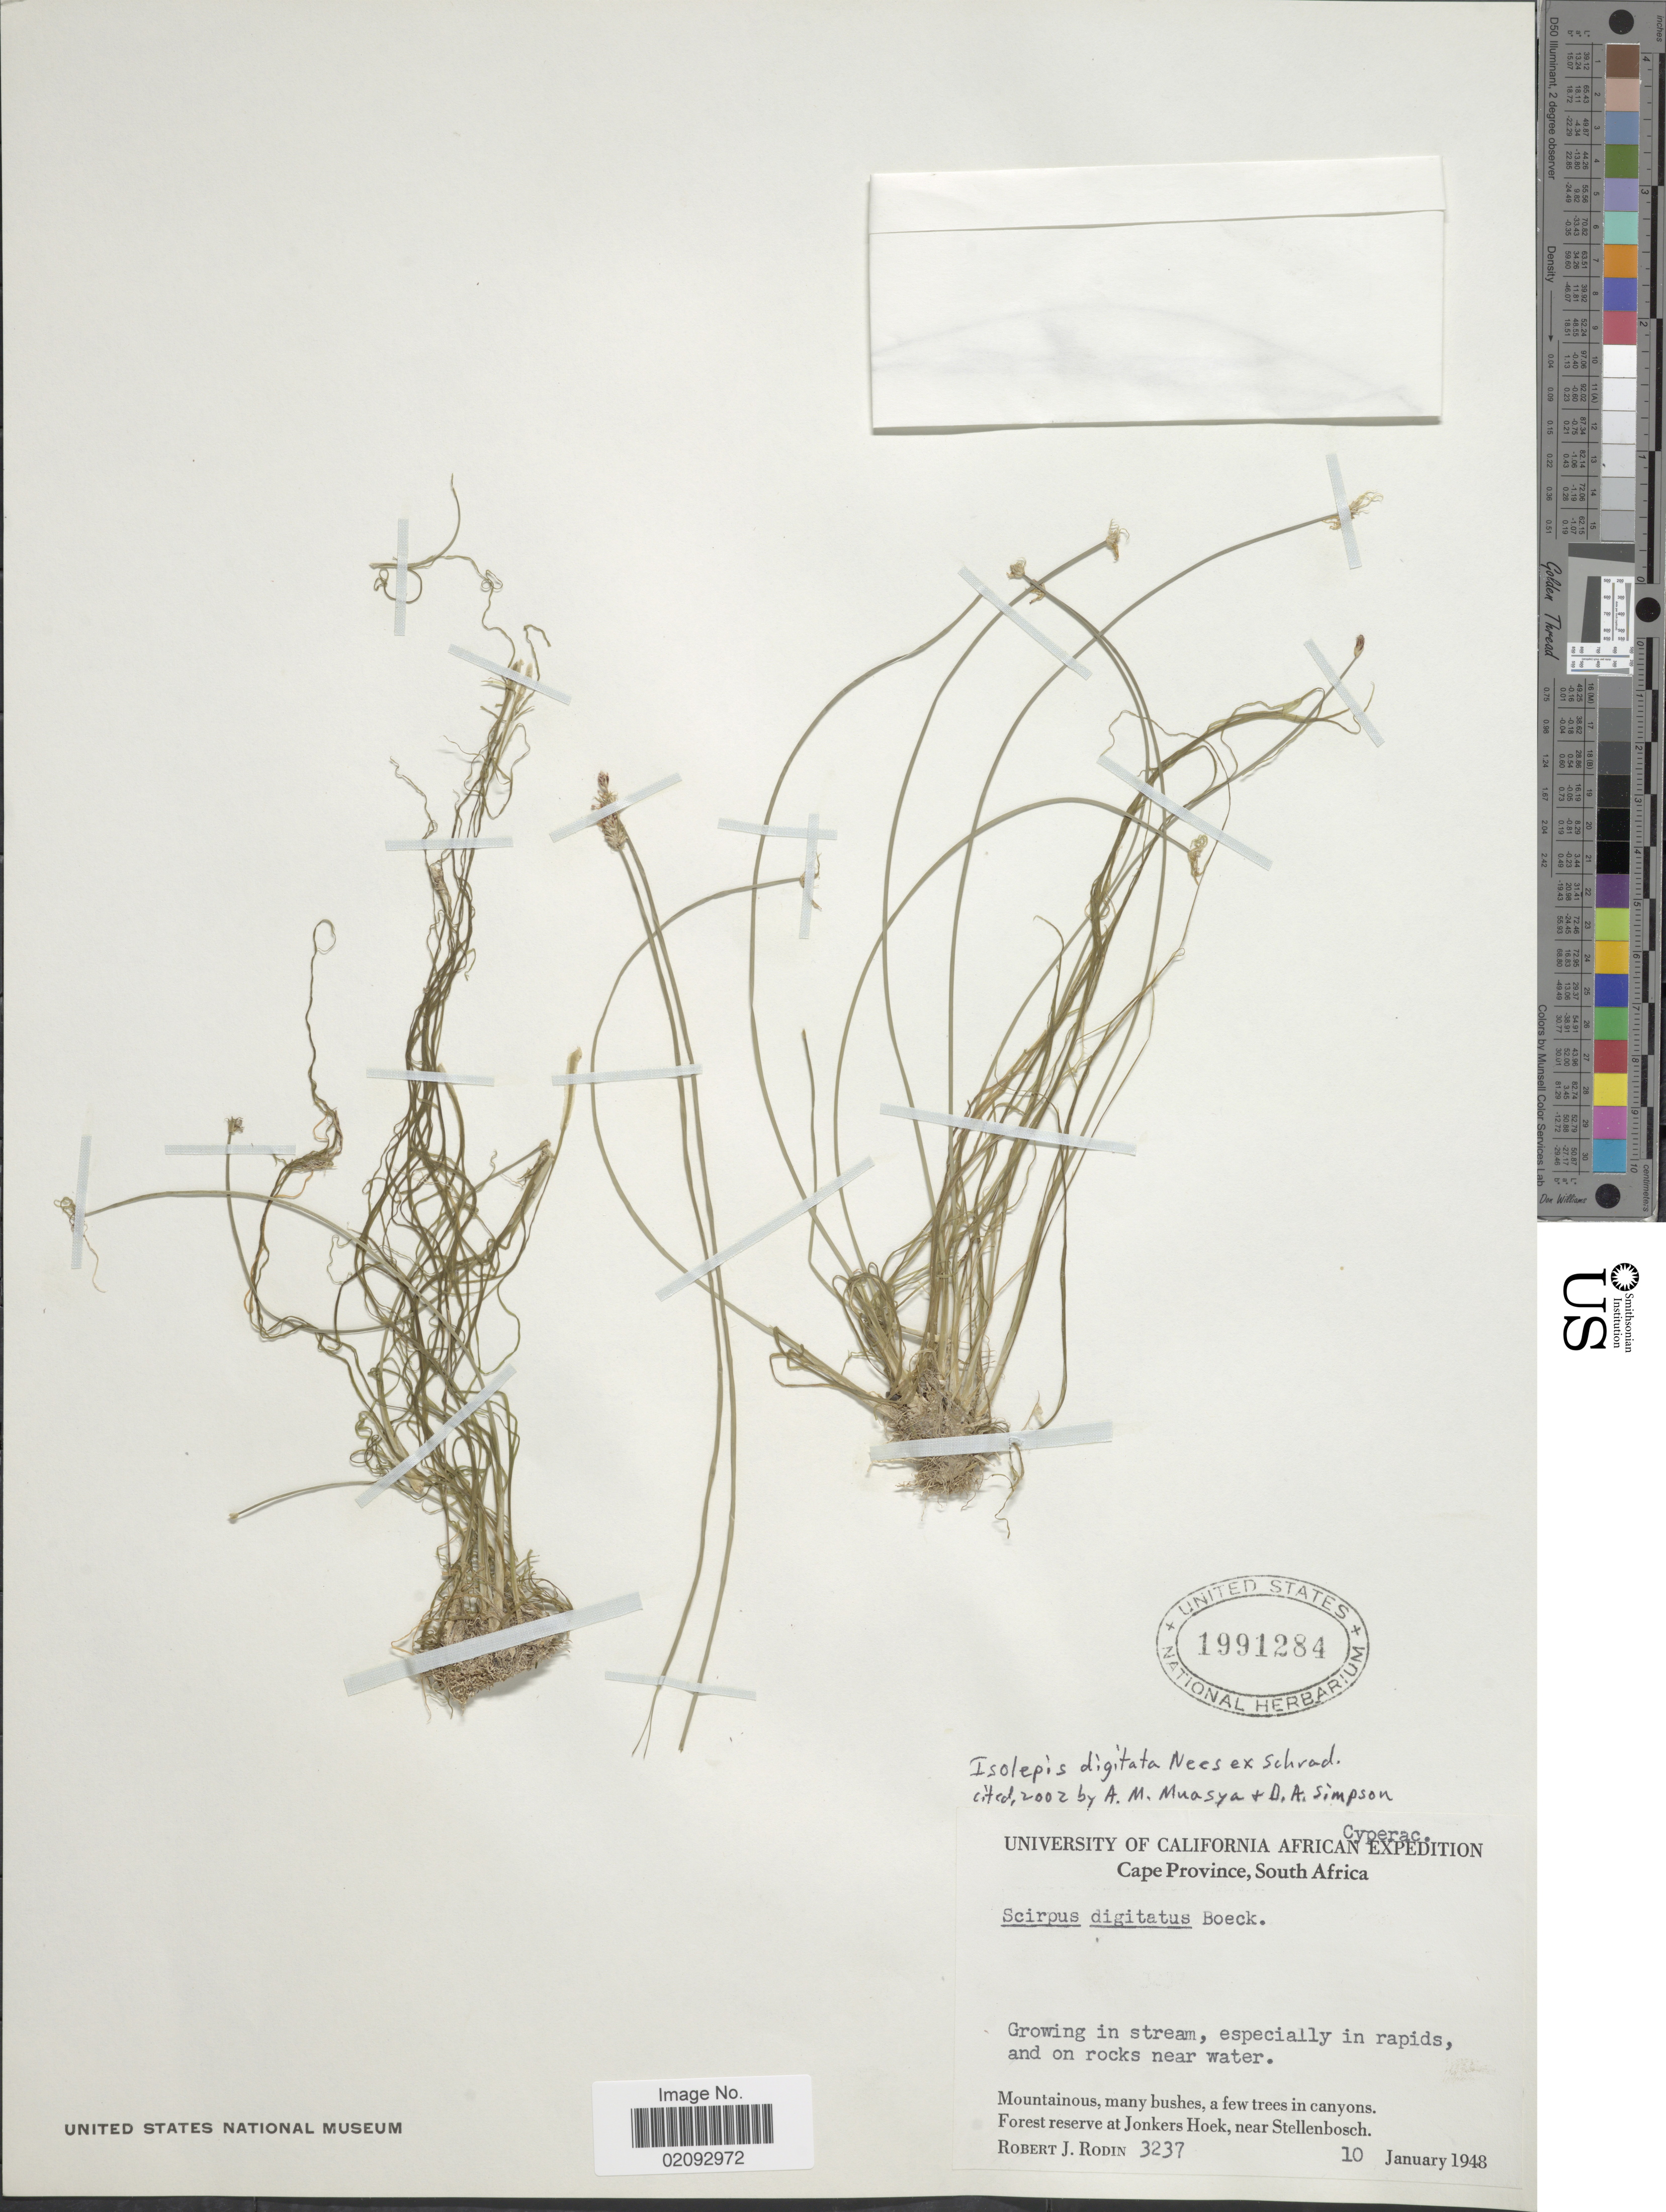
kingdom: Plantae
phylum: Tracheophyta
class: Liliopsida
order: Poales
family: Cyperaceae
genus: Isolepis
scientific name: Isolepis digitata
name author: Nees ex Schrad.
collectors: R. J. Rodin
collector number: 3237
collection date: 1948-01-10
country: South Africa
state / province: Western Cape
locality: Growing in stream, especially in rapids, and rocks near water, Mountainous, many bushes, a few trees in canyons. Forest reserve at Jonkers Hoek, near Stellenbosch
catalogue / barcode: US 1991284